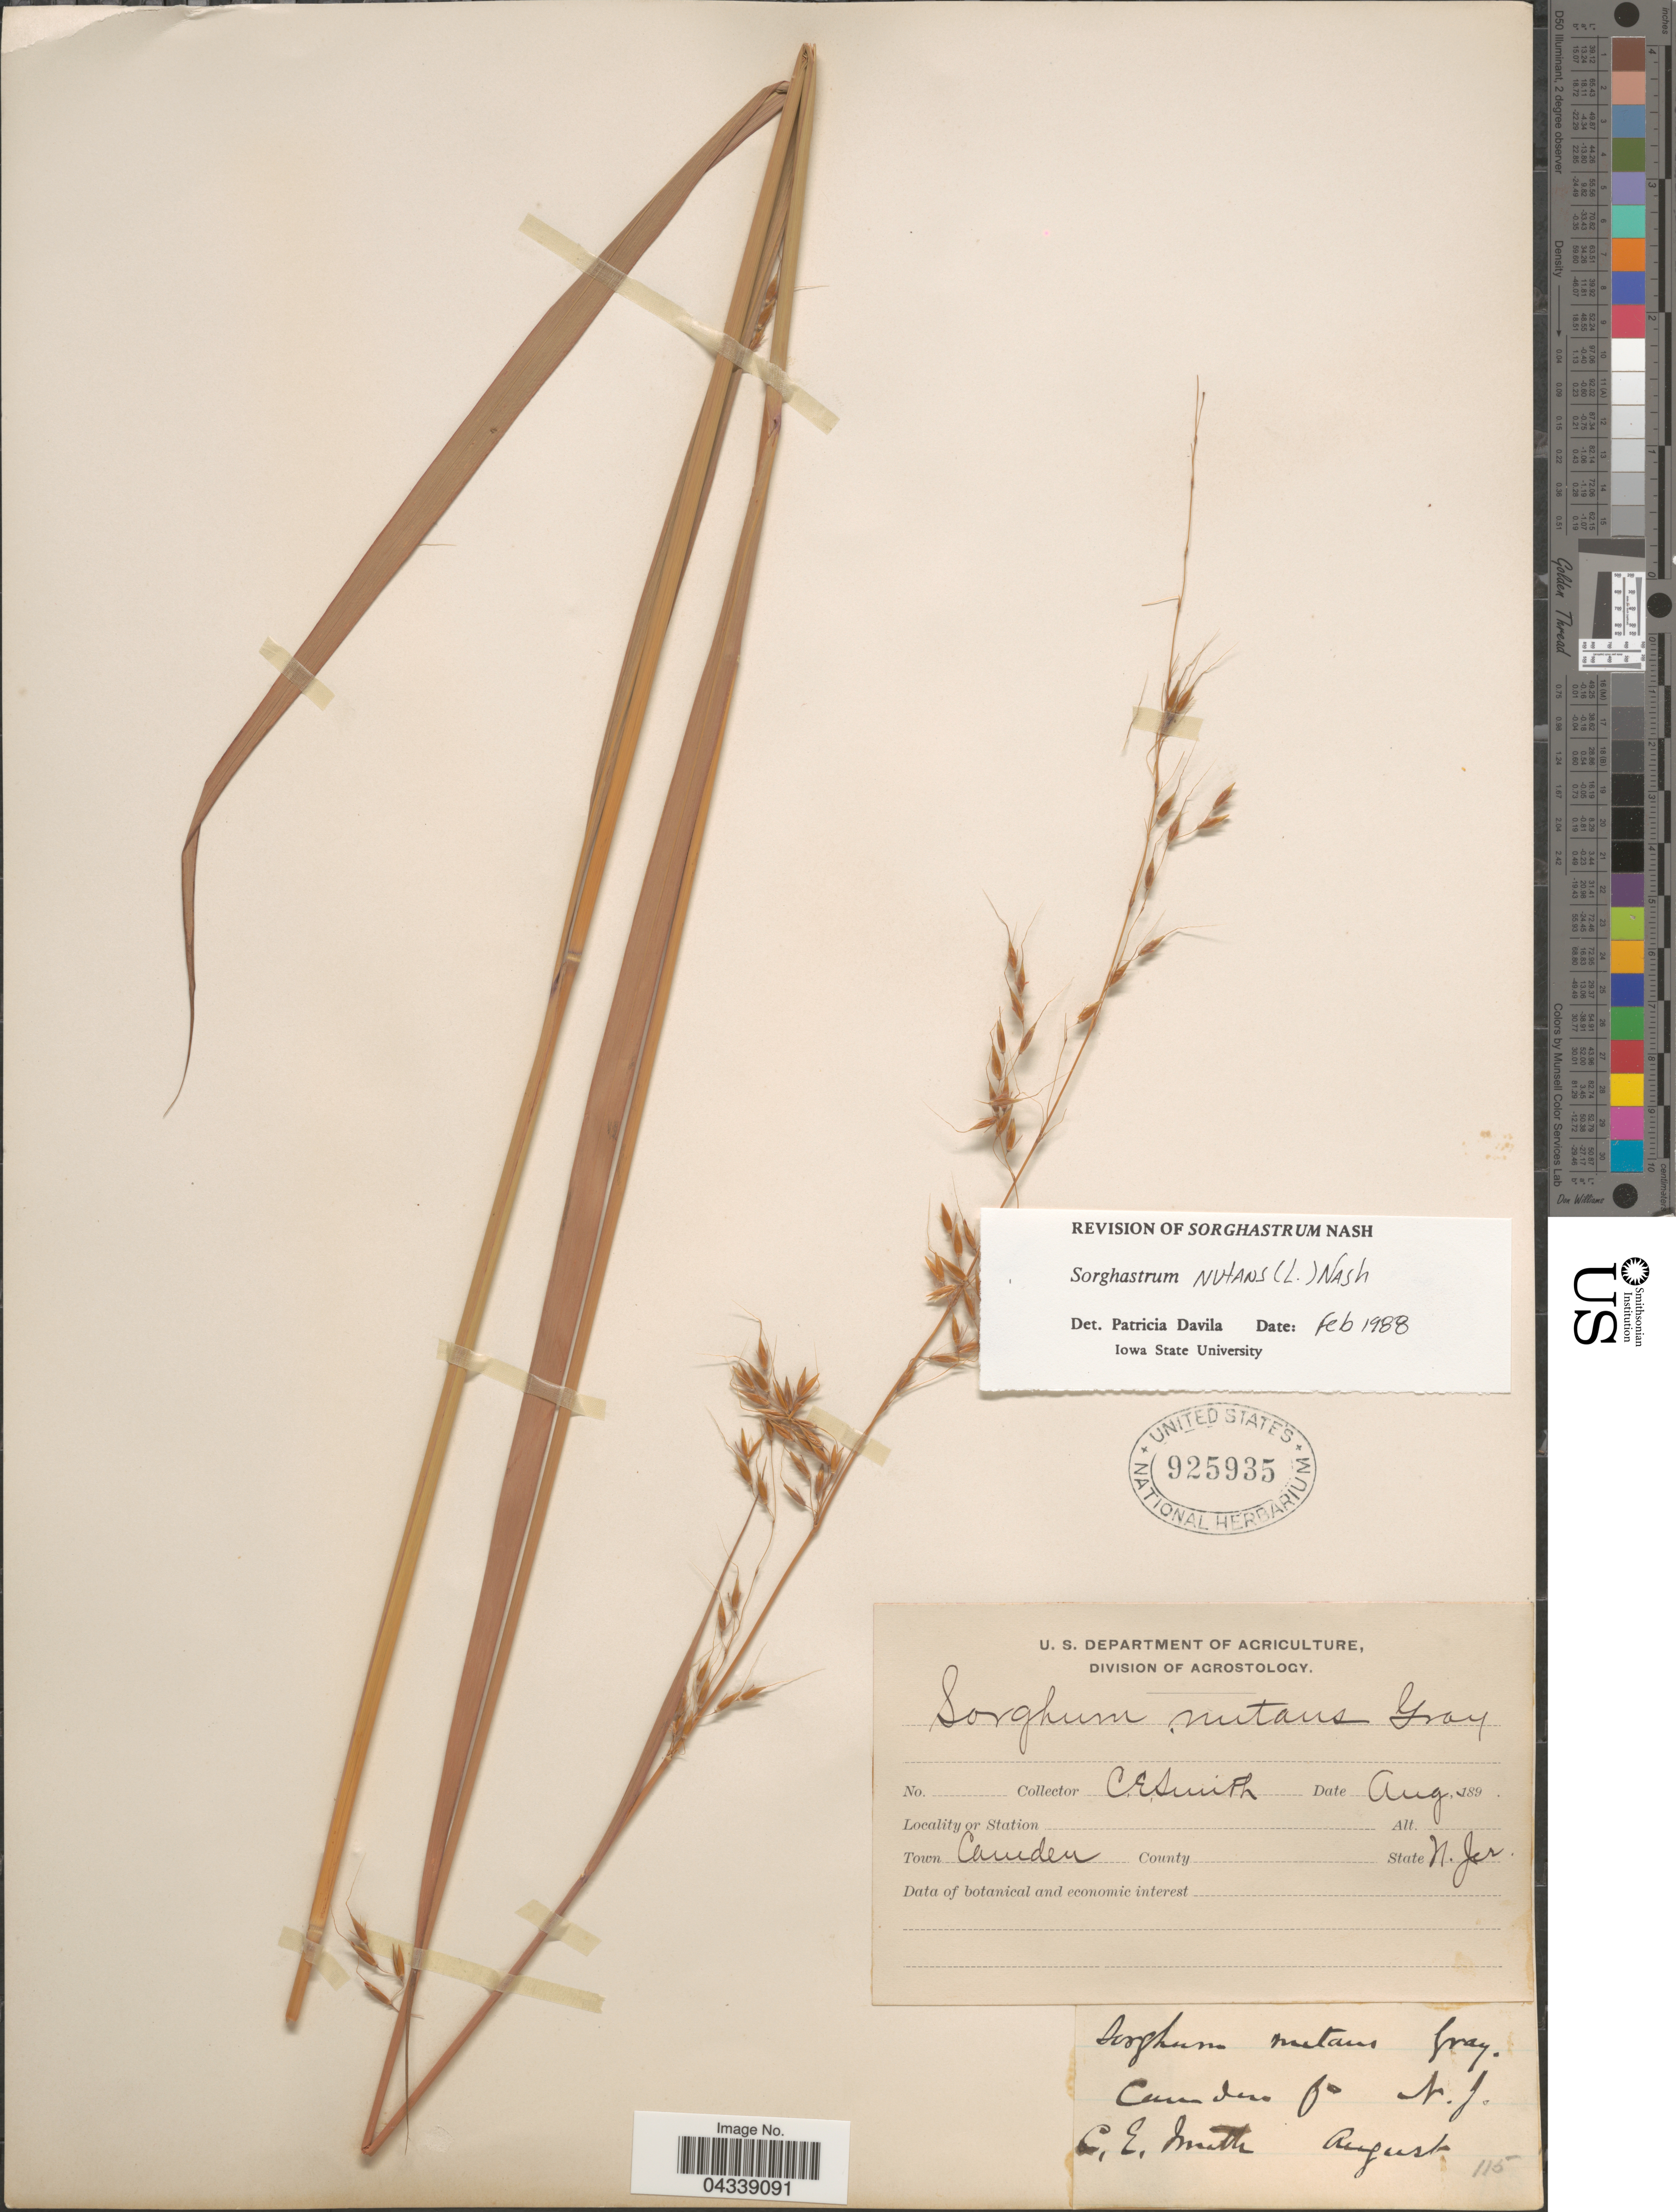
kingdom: Plantae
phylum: Tracheophyta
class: Liliopsida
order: Poales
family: Poaceae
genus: Sorghastrum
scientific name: Sorghastrum nutans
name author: (L.) Nash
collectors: C. E. Smith Jr.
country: United States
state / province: New Jersey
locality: Town Camden.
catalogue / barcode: US 925935